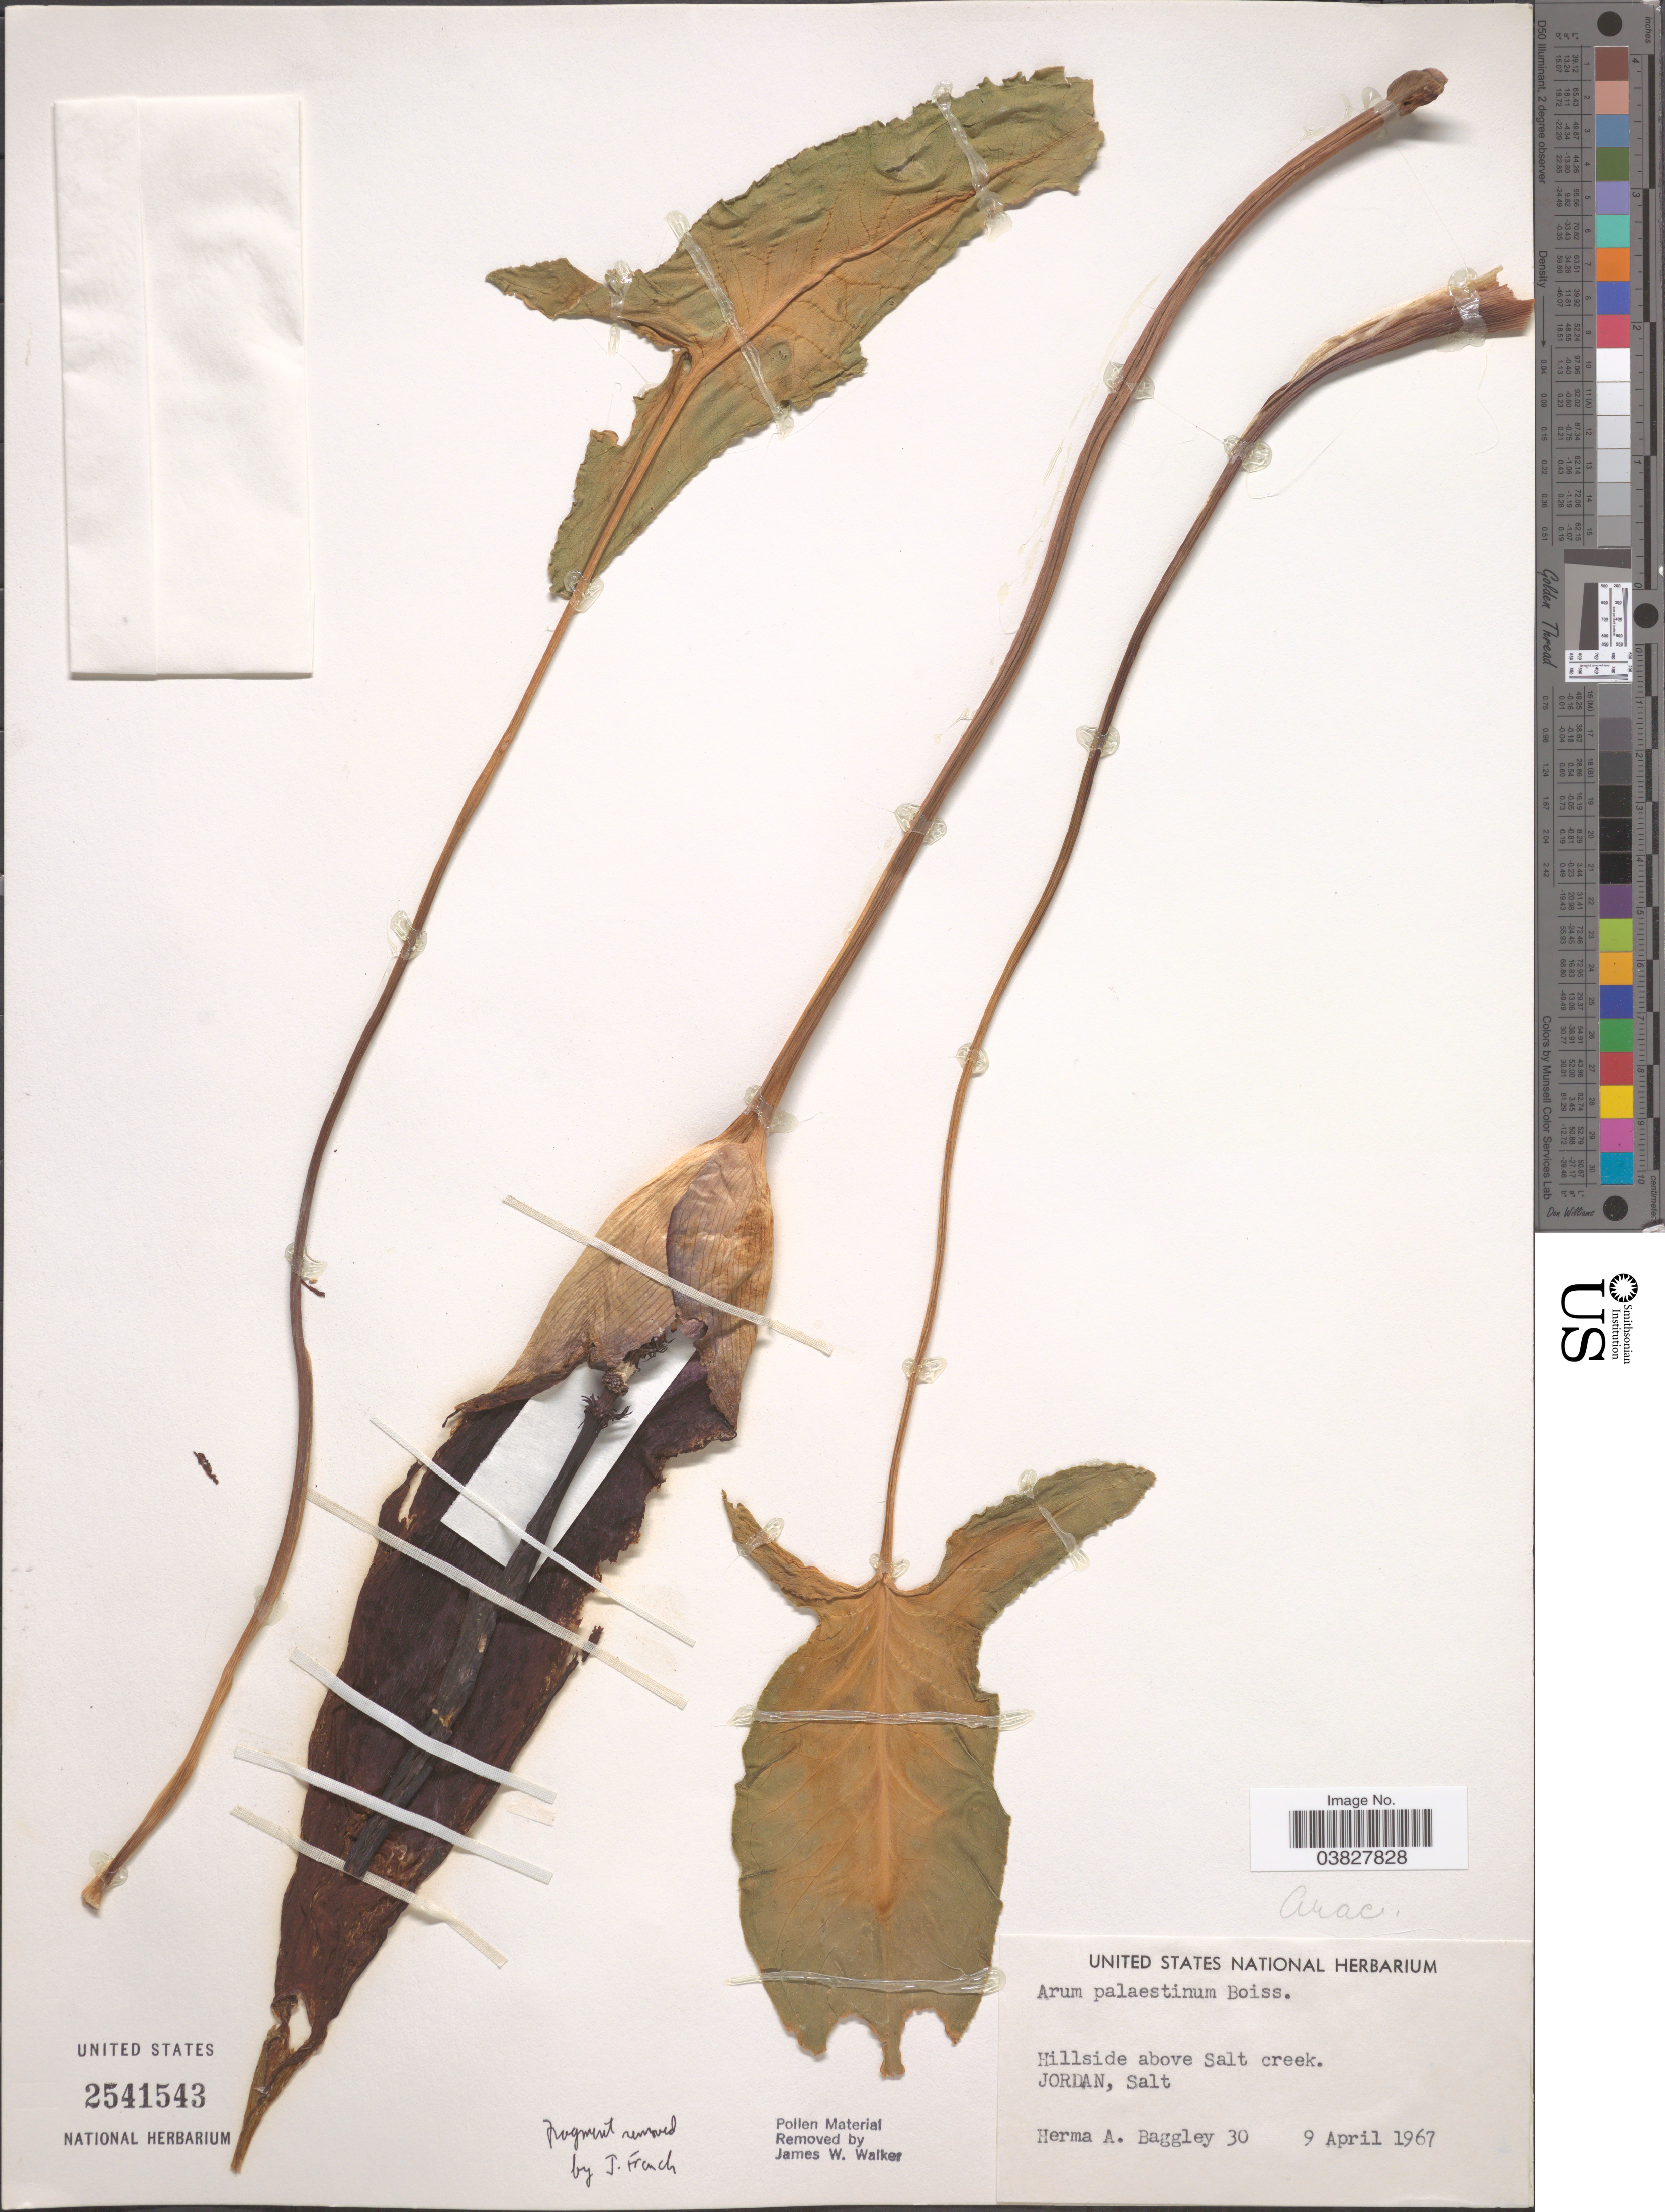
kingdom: Plantae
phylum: Tracheophyta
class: Liliopsida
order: Alismatales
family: Araceae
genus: Arum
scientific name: Arum palaestinum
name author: Boiss.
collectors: H. Baggley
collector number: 30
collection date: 1967-04-09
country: Jordan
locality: Hillside above Salt creek. Salt.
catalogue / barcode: US 2541543